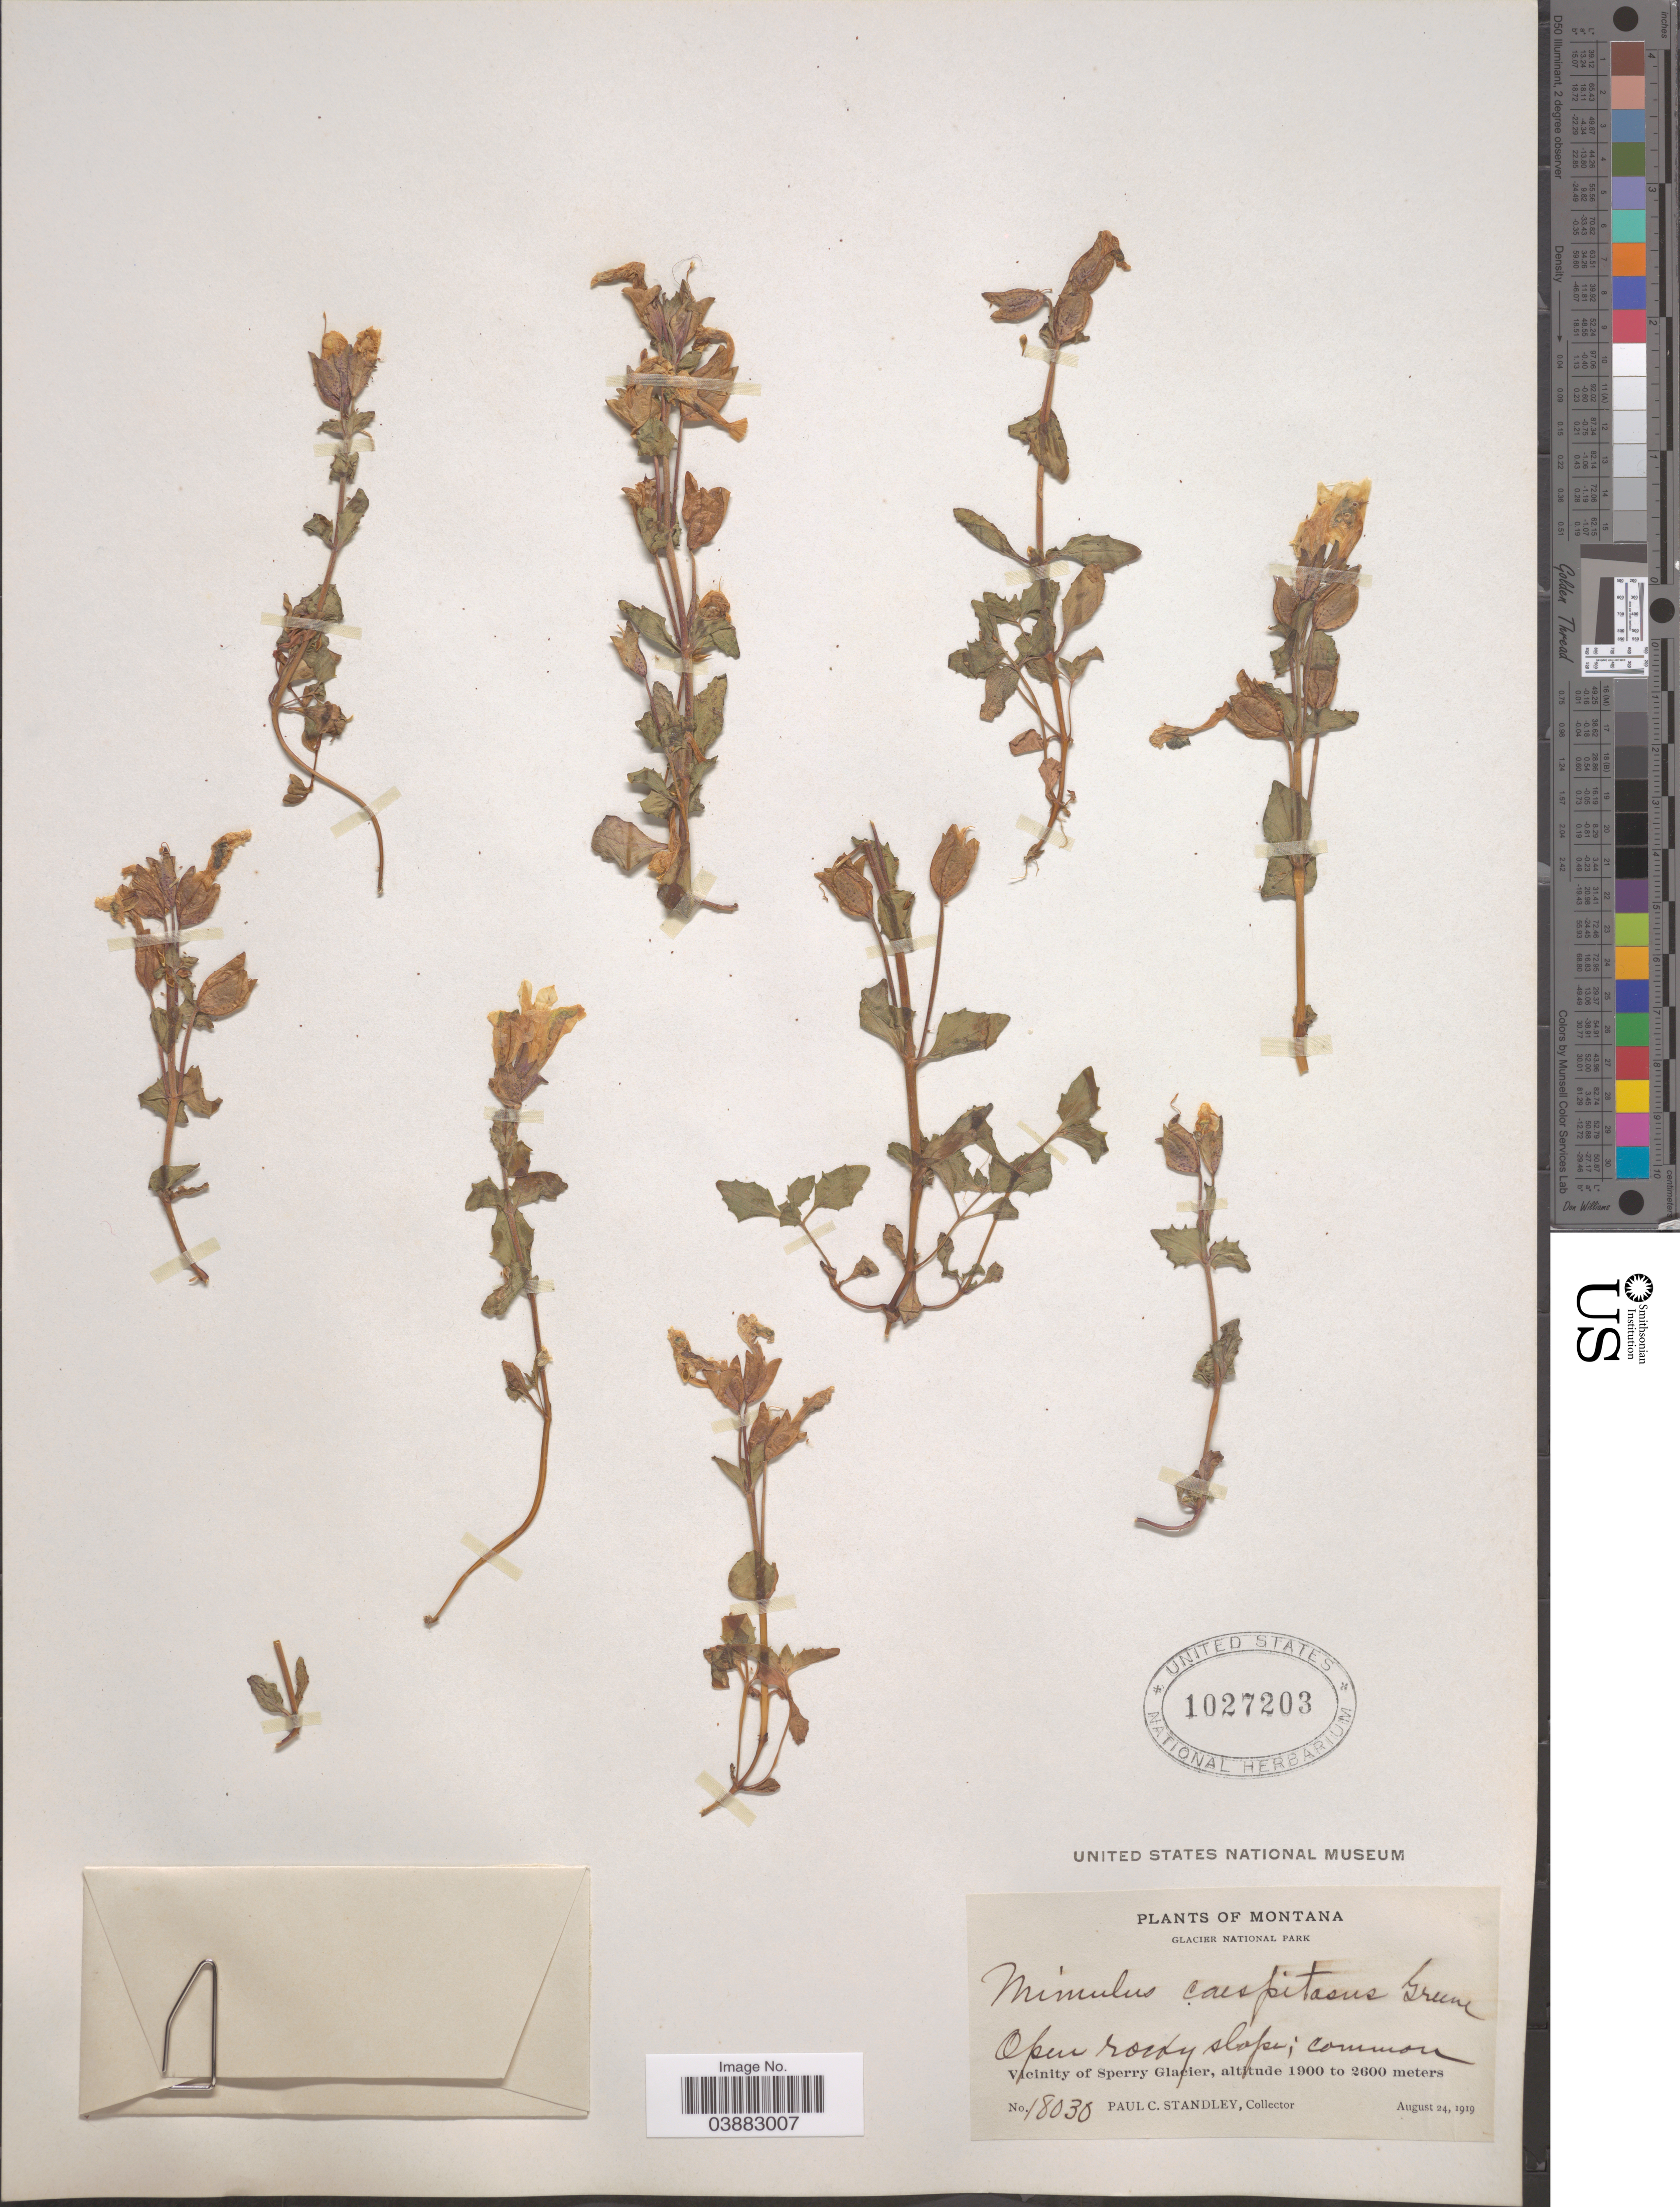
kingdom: Plantae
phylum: Tracheophyta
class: Magnoliopsida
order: Lamiales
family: Phrymaceae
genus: Mimulus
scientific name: Mimulus tilingii var. caespitosus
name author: (Greene) A.L. Grant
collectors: P. C. Standley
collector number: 18030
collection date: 1919-08-24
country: United States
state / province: Montana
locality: Glacier National Park. Vicinity of Sperry Glacier.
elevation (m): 1900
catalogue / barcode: US 1027203